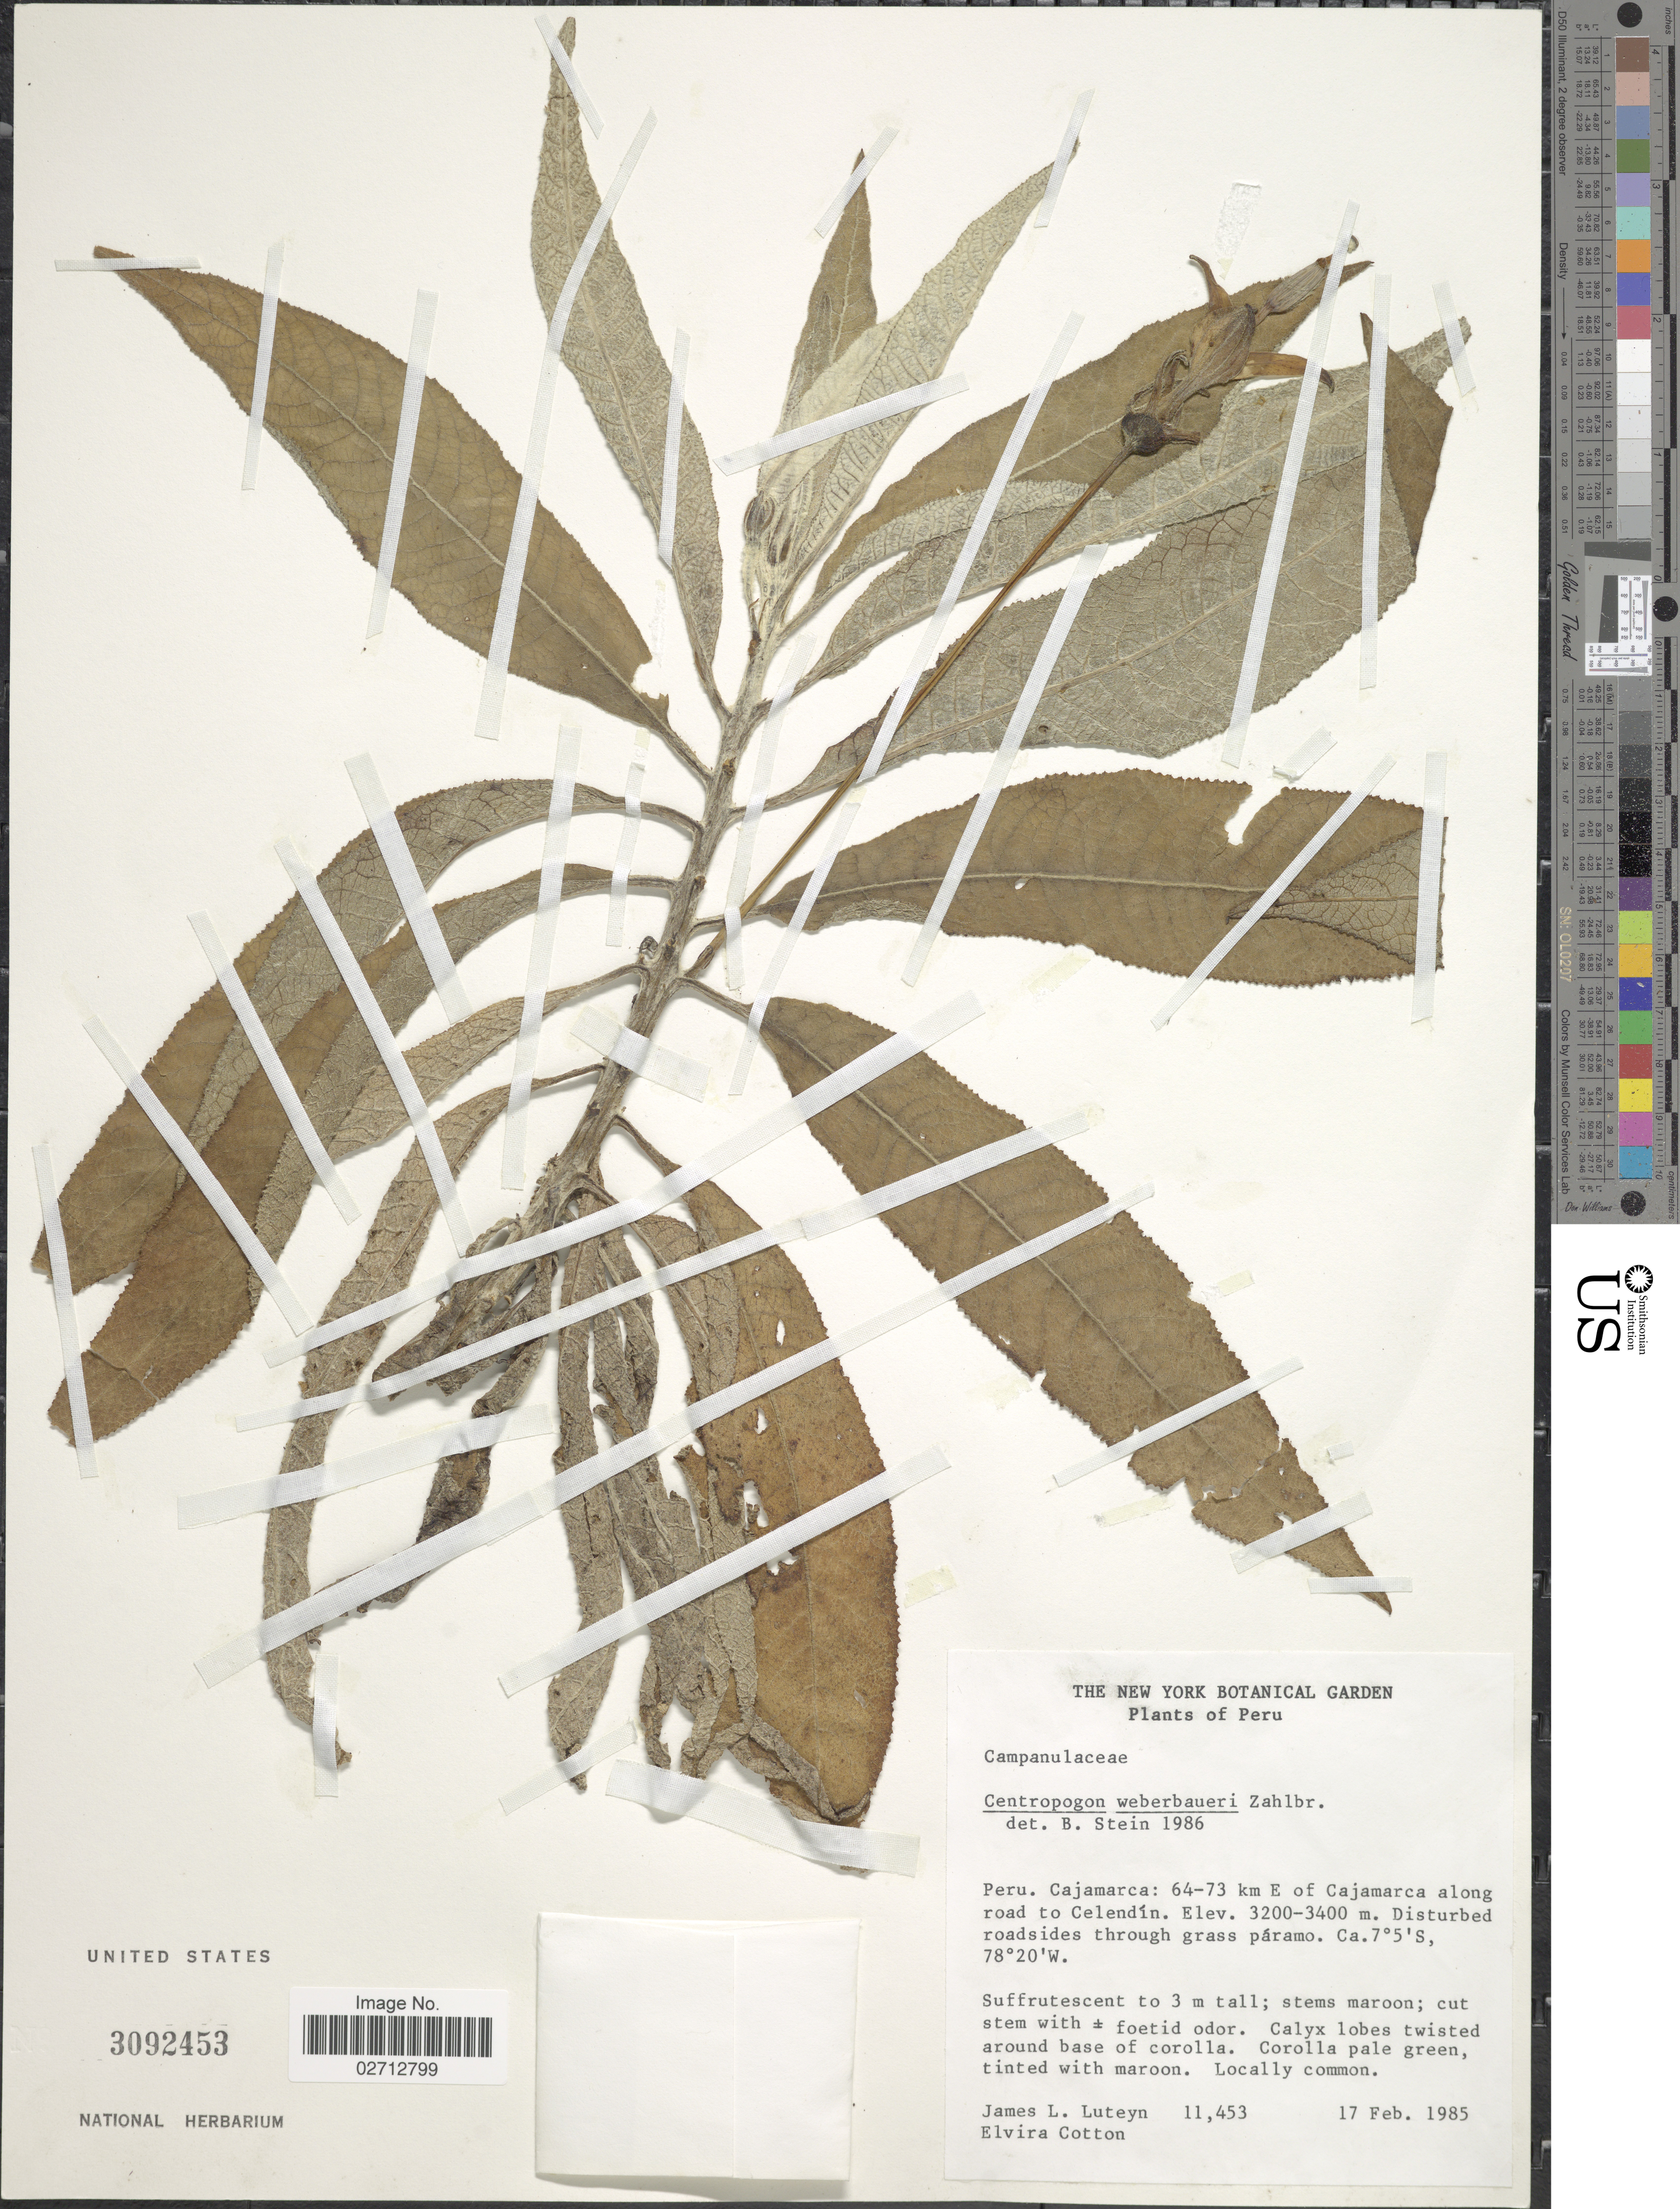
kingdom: Plantae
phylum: Tracheophyta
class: Magnoliopsida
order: Asterales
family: Campanulaceae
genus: Centropogon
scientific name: Centropogon weberbaueri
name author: Zahlbr.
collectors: J. L. Luteyn & E. Cotton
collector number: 11453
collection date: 1985-02-17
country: Peru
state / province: Cajamarca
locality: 64-73 km E of Cajamarca along road to Celendin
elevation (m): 3200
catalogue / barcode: US 3092453